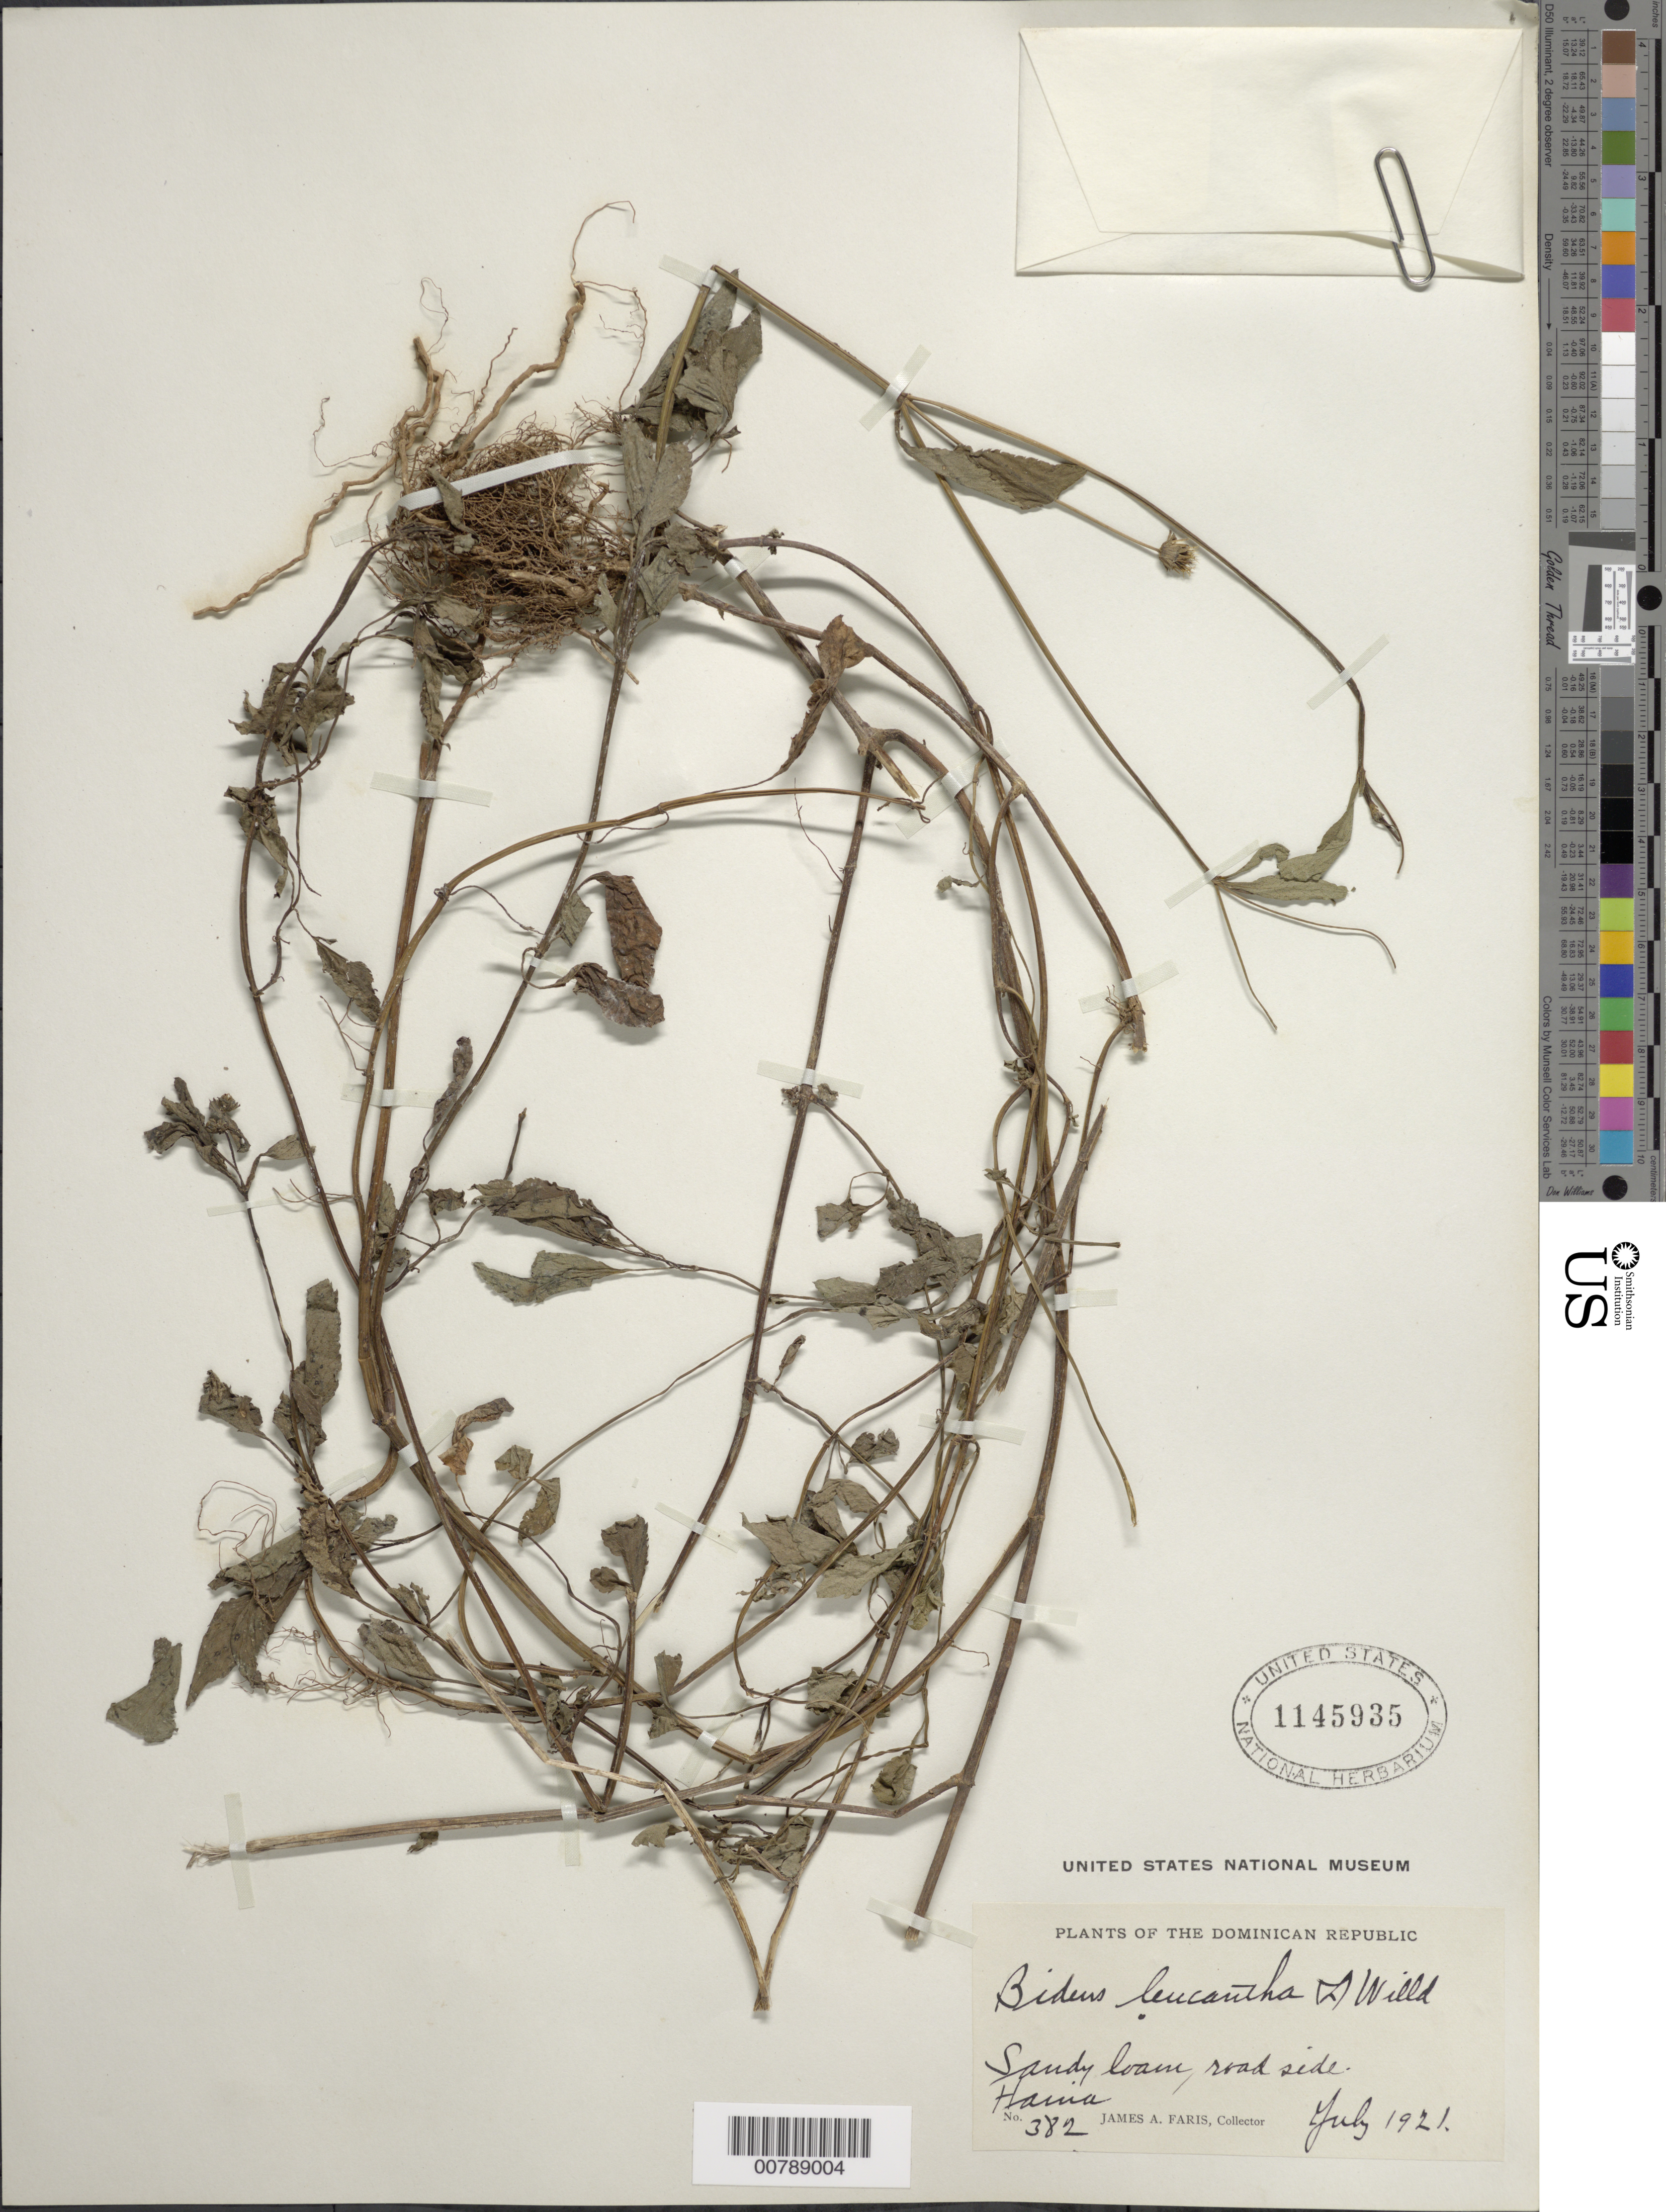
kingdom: Plantae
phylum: Tracheophyta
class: Magnoliopsida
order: Asterales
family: Asteraceae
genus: Bidens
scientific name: Bidens alba var. radiata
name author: (Sch. Bip.) R.E. Ballard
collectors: J. Faris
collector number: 382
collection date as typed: Jul 1910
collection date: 1910-07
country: Dominican Republic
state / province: San Cristóbal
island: Hispaniola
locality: Haina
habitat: Sandy loam, roadside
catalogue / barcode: US 1145935